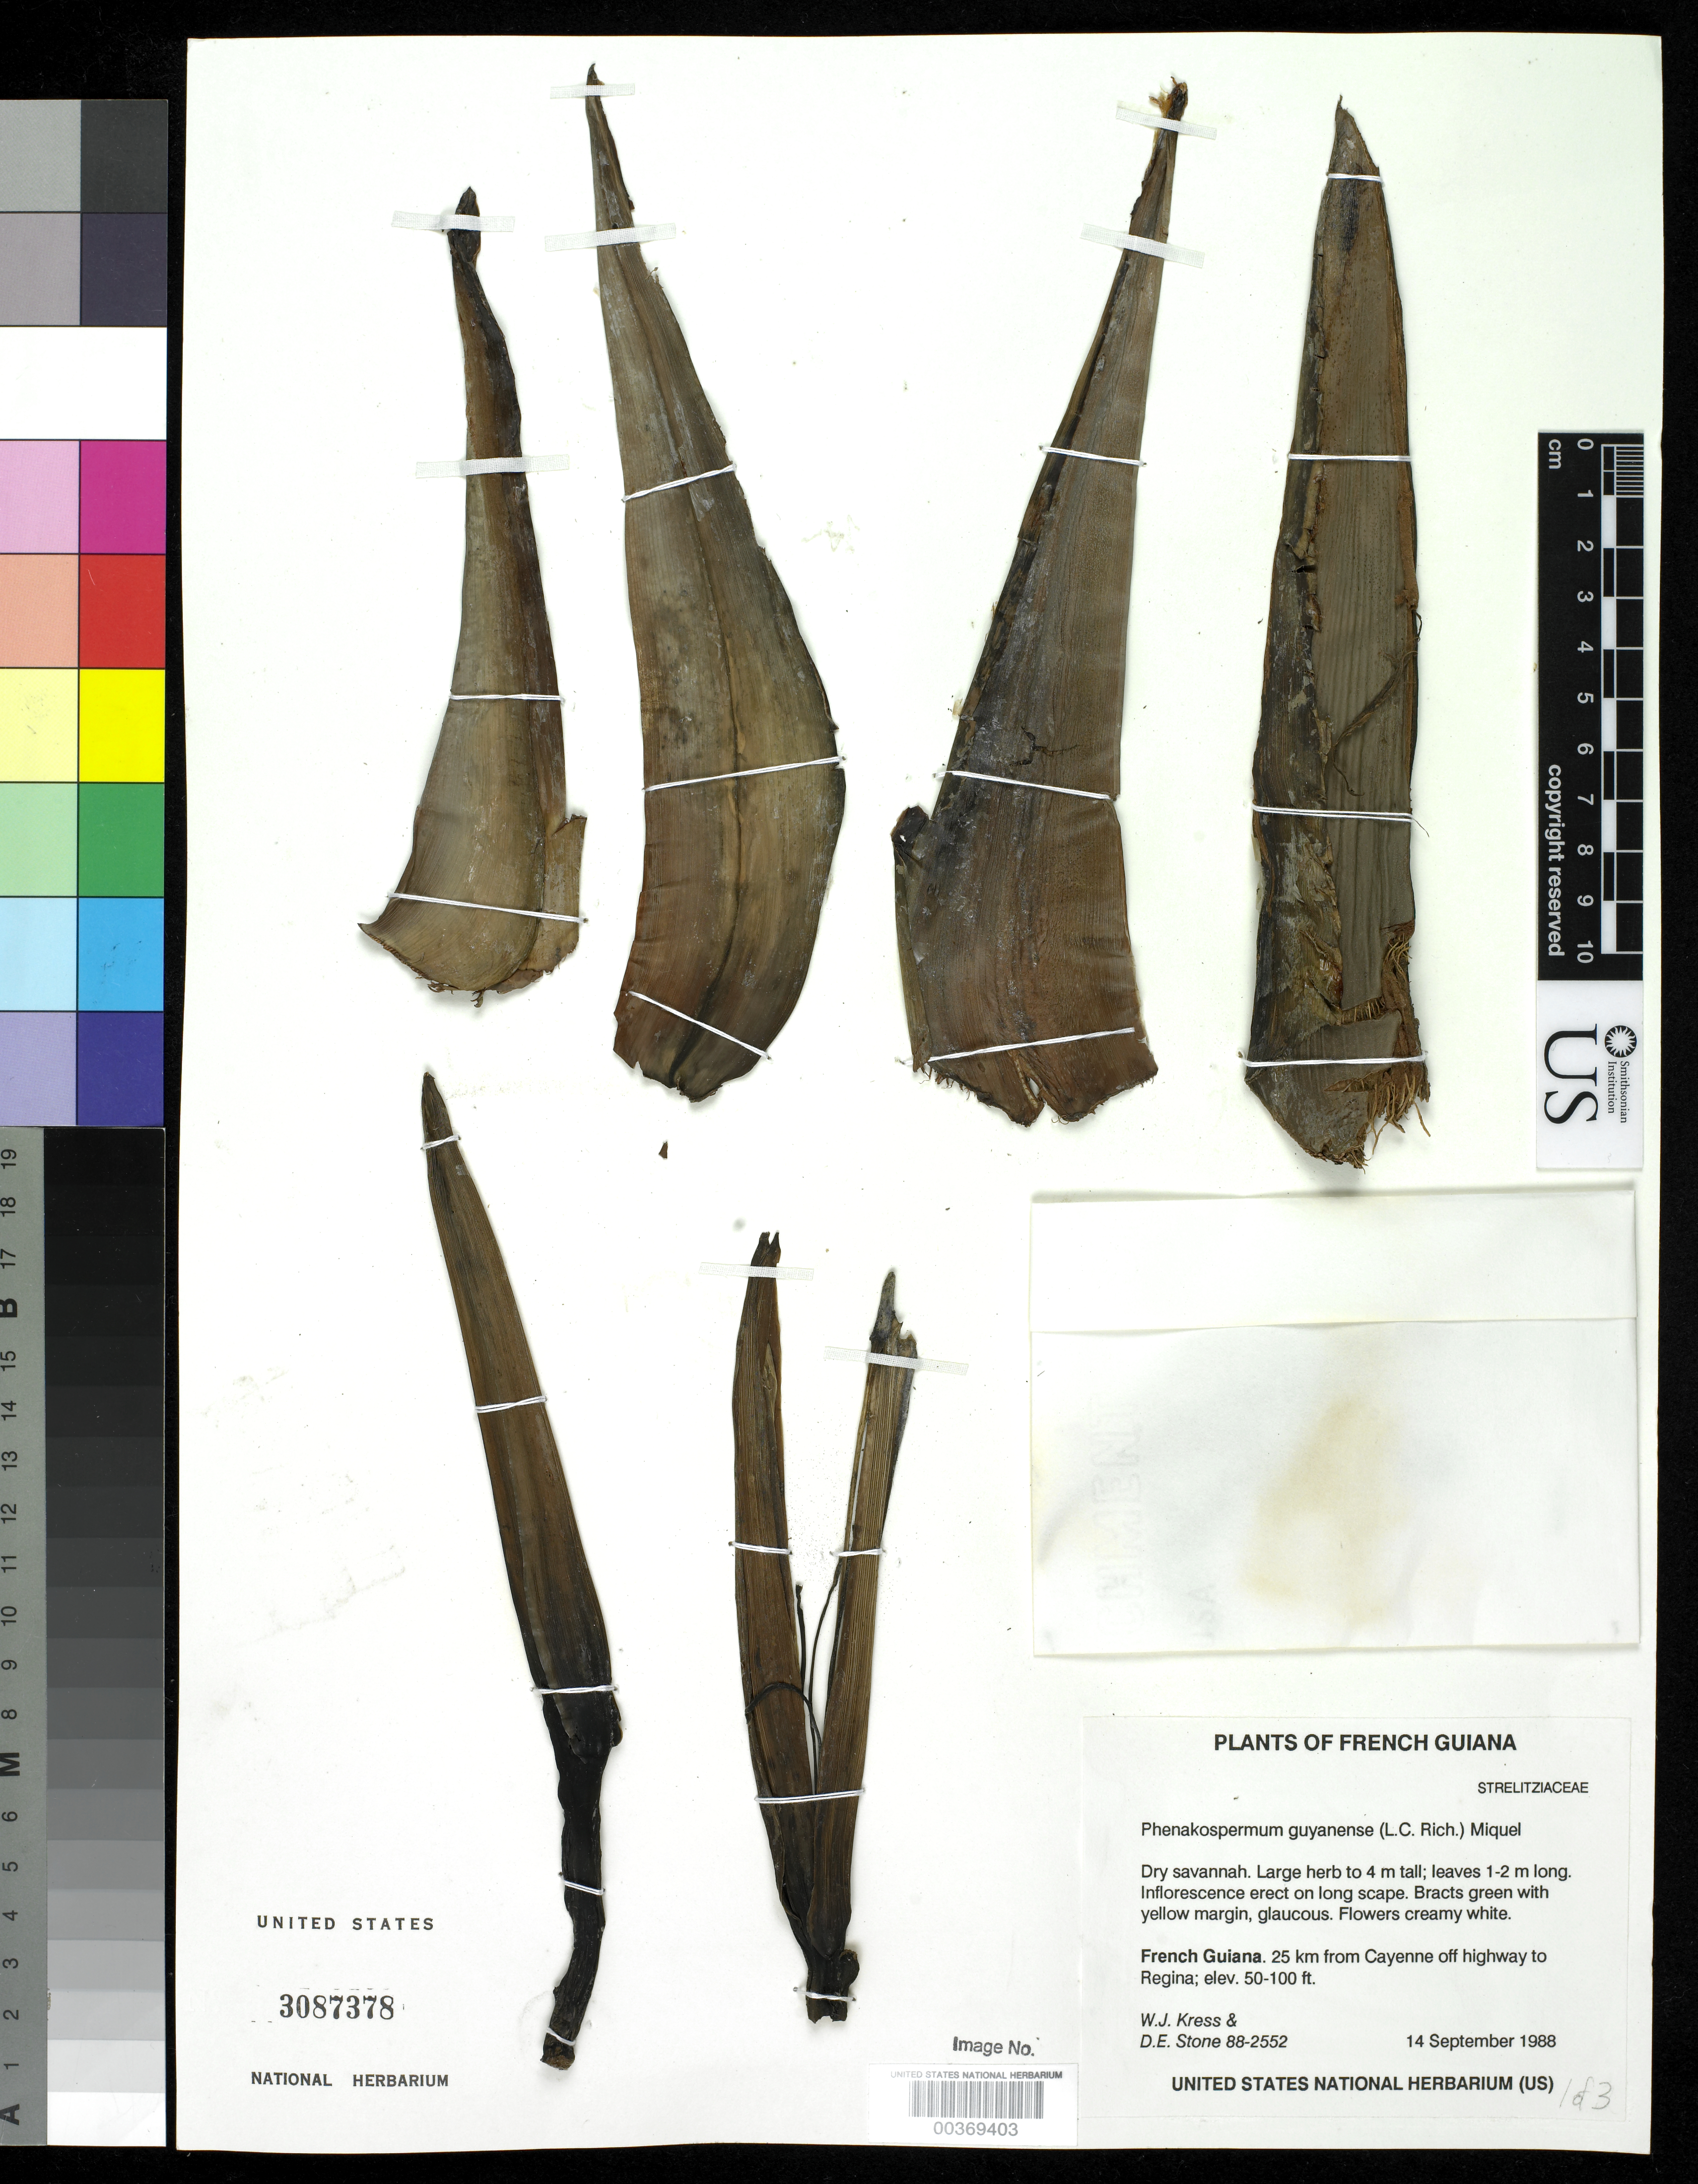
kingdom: Plantae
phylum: Tracheophyta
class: Liliopsida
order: Zingiberales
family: Strelitziaceae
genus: Phenakospermum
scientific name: Phenakospermum guianense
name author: (Rich.) Endl. ex Miq.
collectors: W. J. Kress & D. E. Stone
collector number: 88-2552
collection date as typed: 14 Sep 1988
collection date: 1988-09-14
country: French Guiana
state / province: Cayenne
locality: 25 km from cayenne off hwy to regina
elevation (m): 15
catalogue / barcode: US 3087378